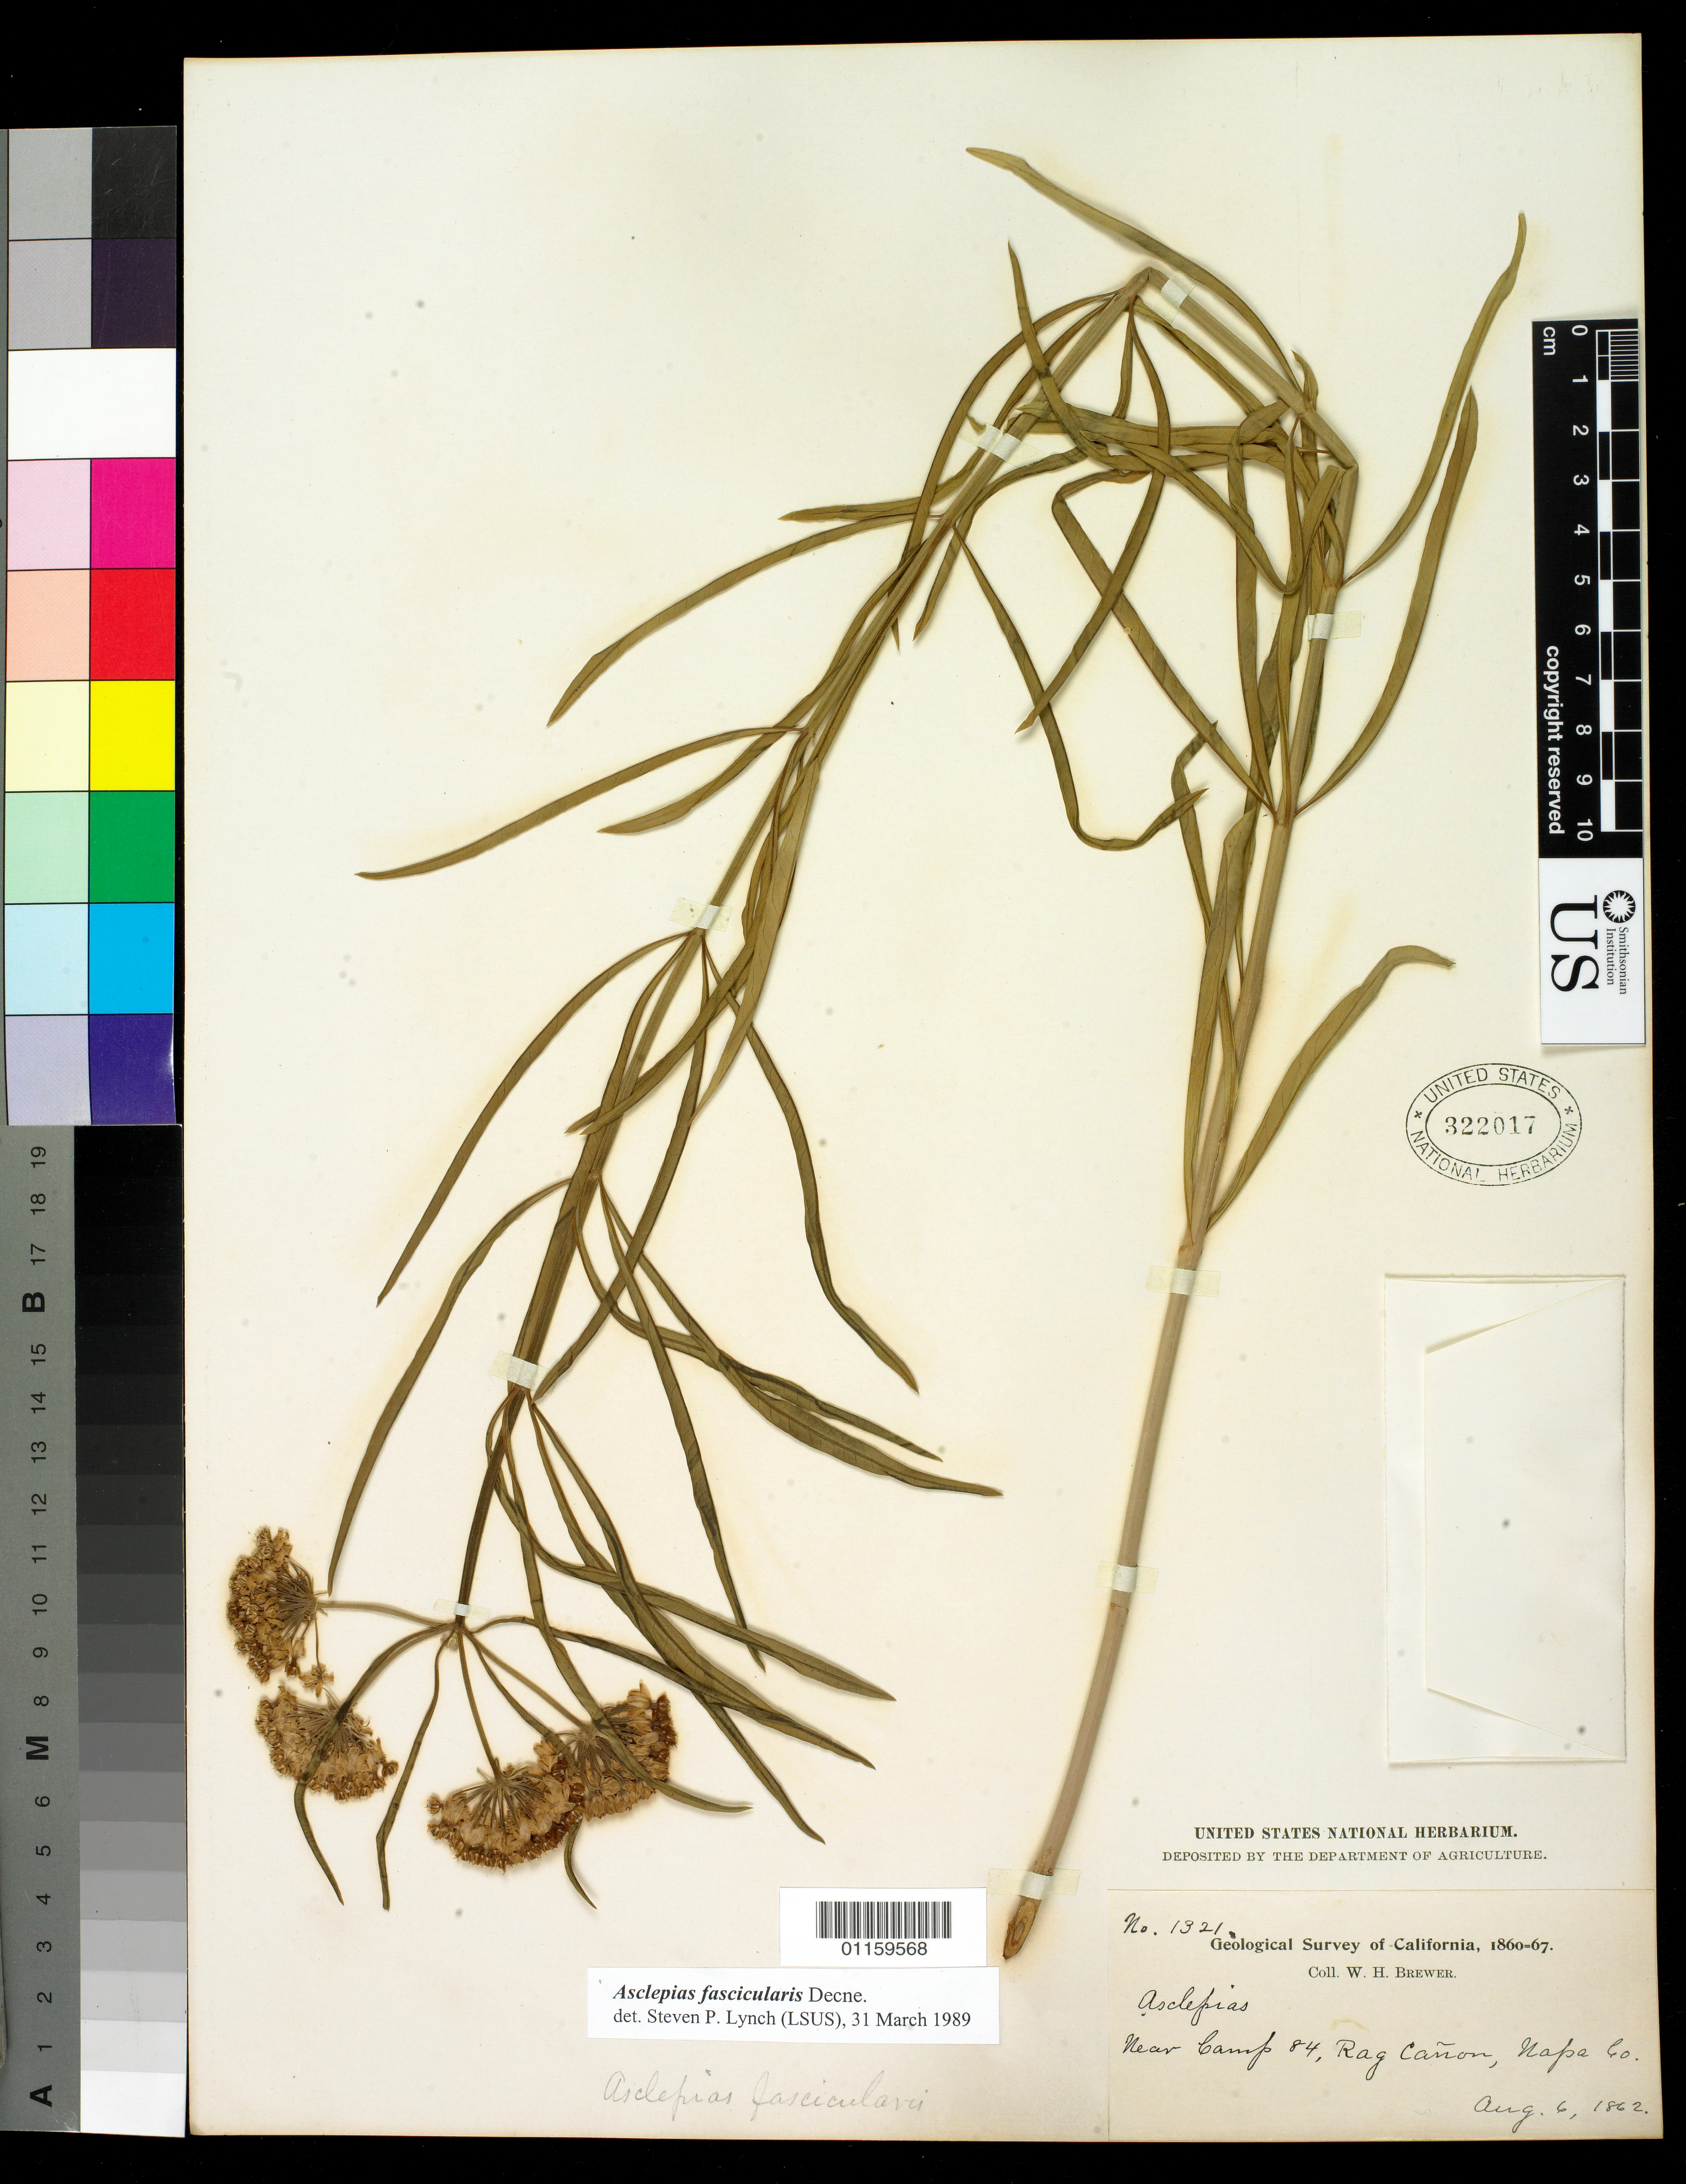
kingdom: Plantae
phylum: Tracheophyta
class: Magnoliopsida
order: Gentianales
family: Apocynaceae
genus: Asclepias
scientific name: Asclepias fascicularis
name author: Decne.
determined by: Lynch, S.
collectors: W. H. Brewer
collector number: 1321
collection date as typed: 6 Aug 1862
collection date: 1862-08-06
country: United States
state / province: California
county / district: Napa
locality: Near Camp 84, Rag Canyon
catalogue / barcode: US 322017